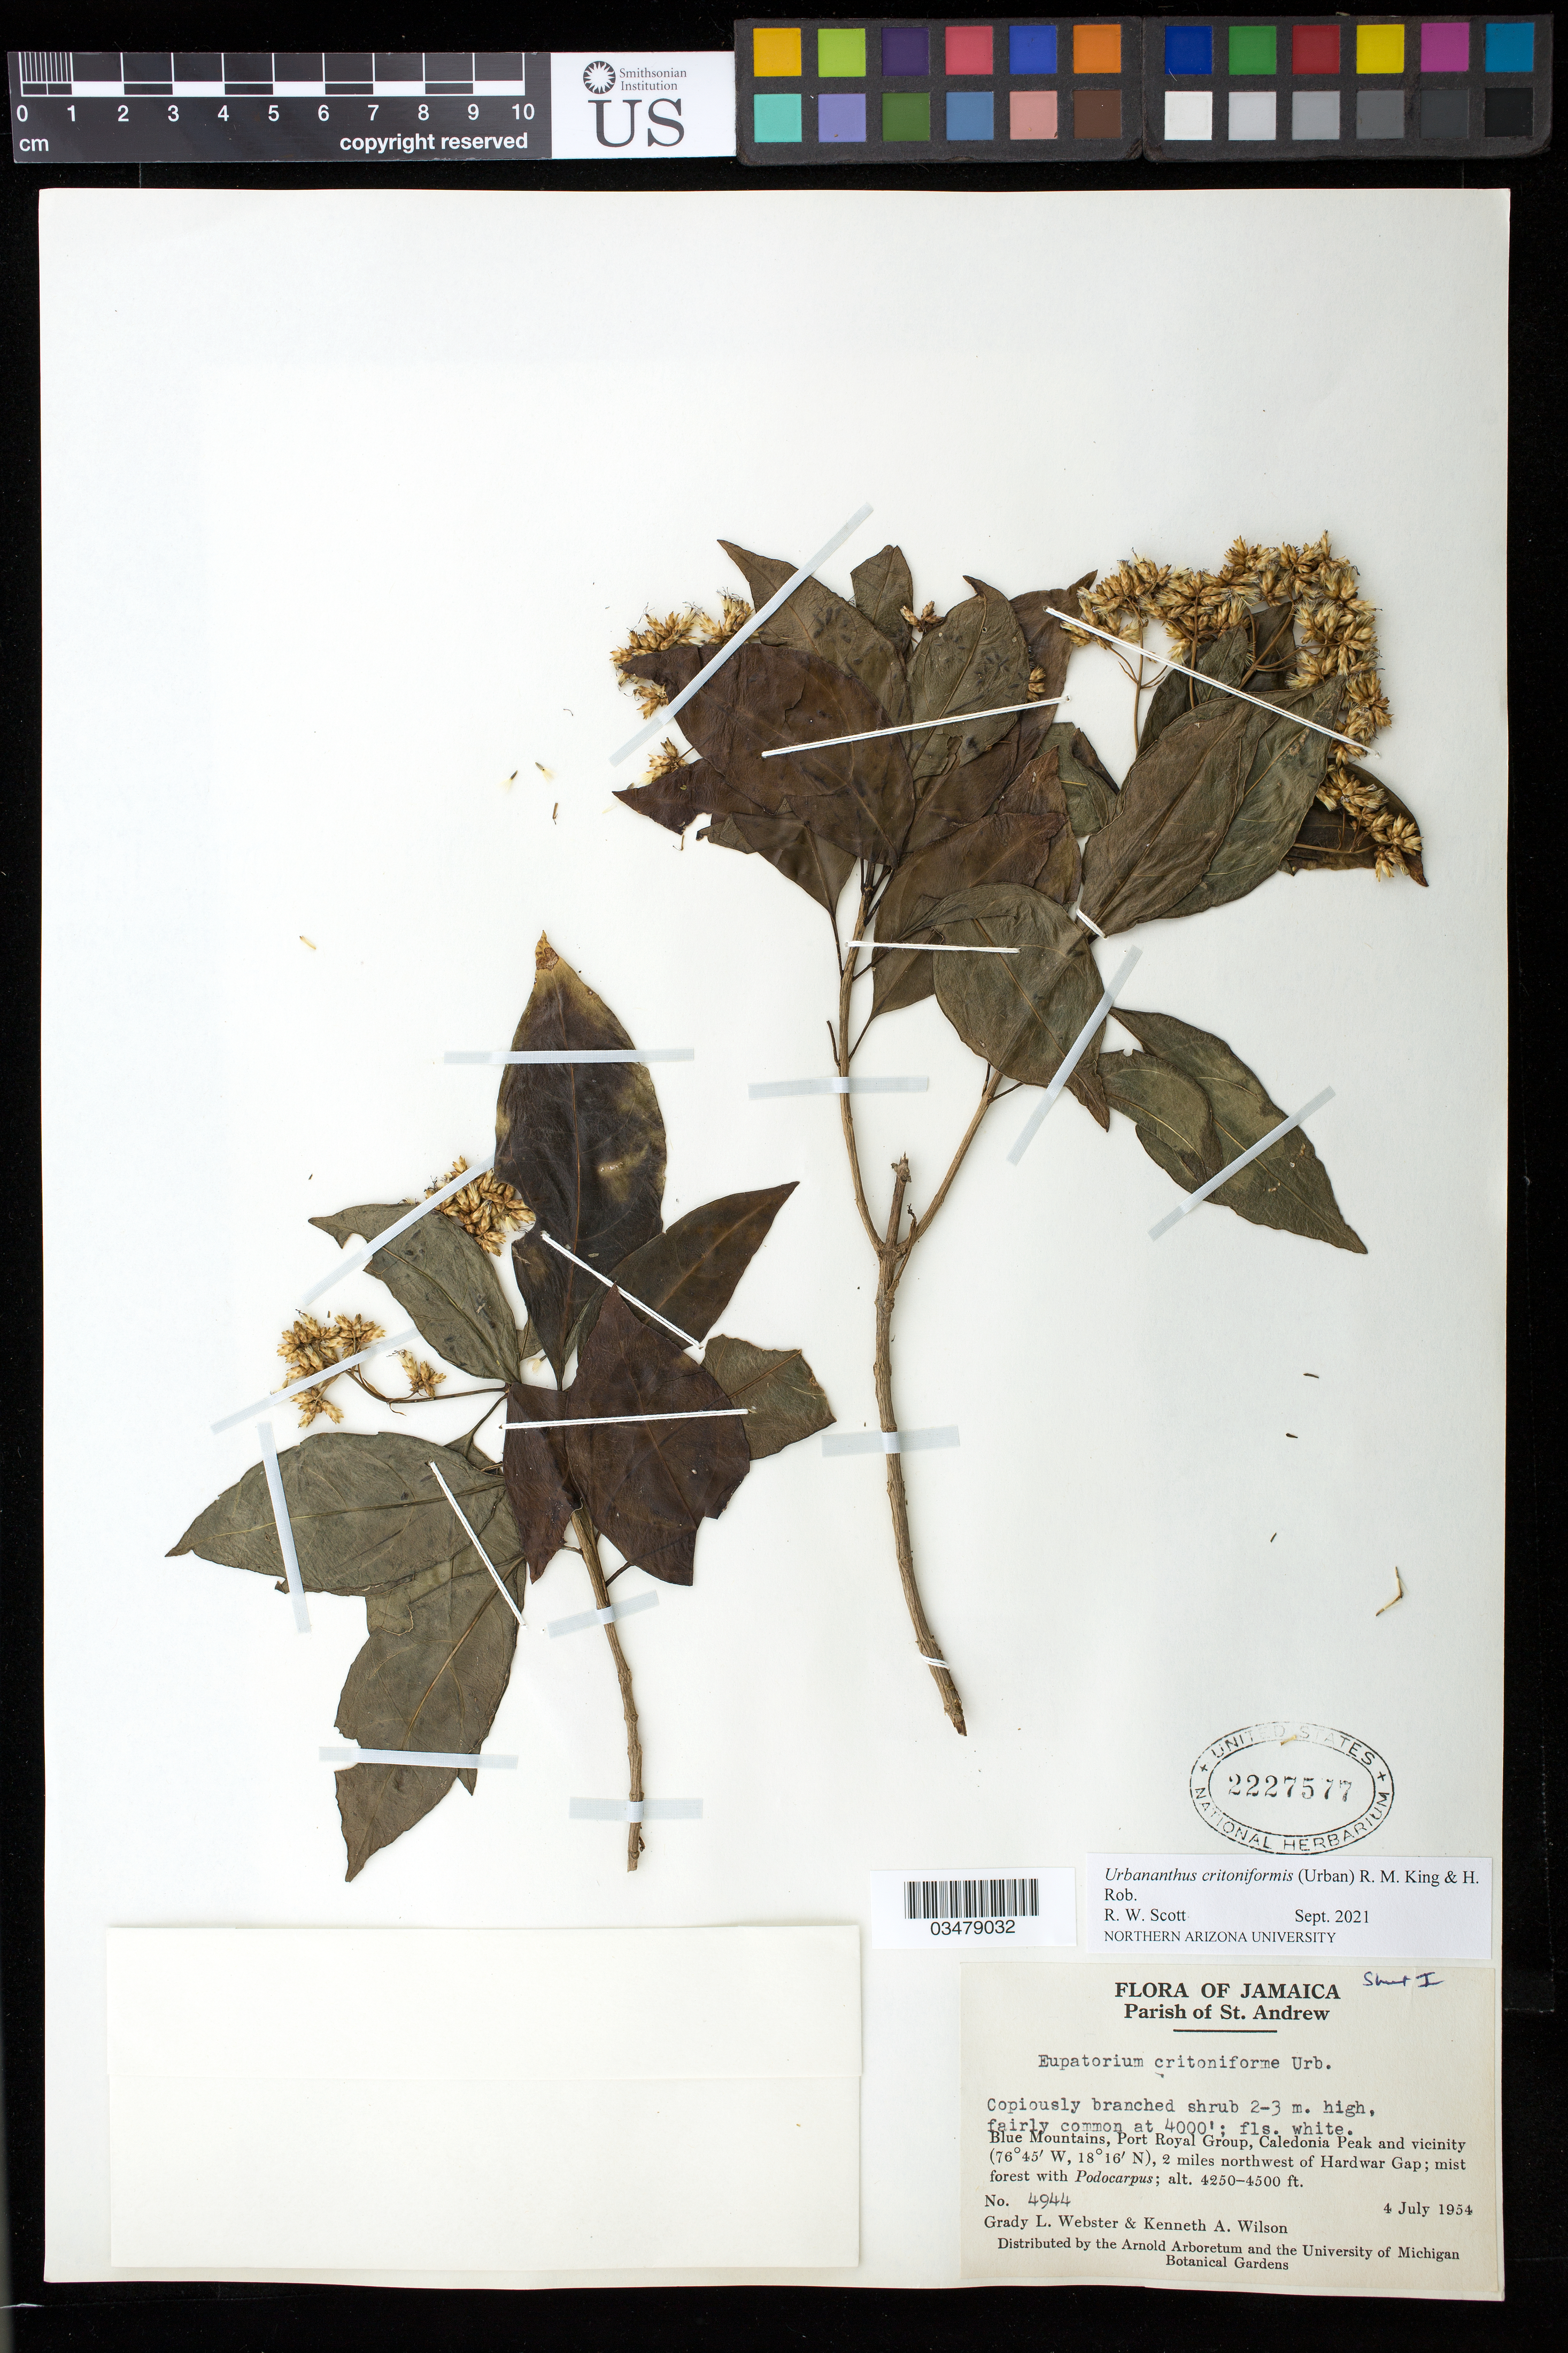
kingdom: Plantae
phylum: Tracheophyta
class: Magnoliopsida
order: Asterales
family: Asteraceae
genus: Urbananthus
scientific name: Urbananthus critoniforme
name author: (Urb.) R.M. King & H. Rob.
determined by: Scott, R. W.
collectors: G. L. Webster & K. A. Wilson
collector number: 4944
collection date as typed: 04 Jul 1954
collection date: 1954-07-04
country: Jamaica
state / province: Saint Andrew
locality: Blue Mountains, Port Royal Group, Caledonia Peak and vicinity, 2 miles NW of Hardwar Gap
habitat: Mist forest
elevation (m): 1295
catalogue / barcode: US 2227577